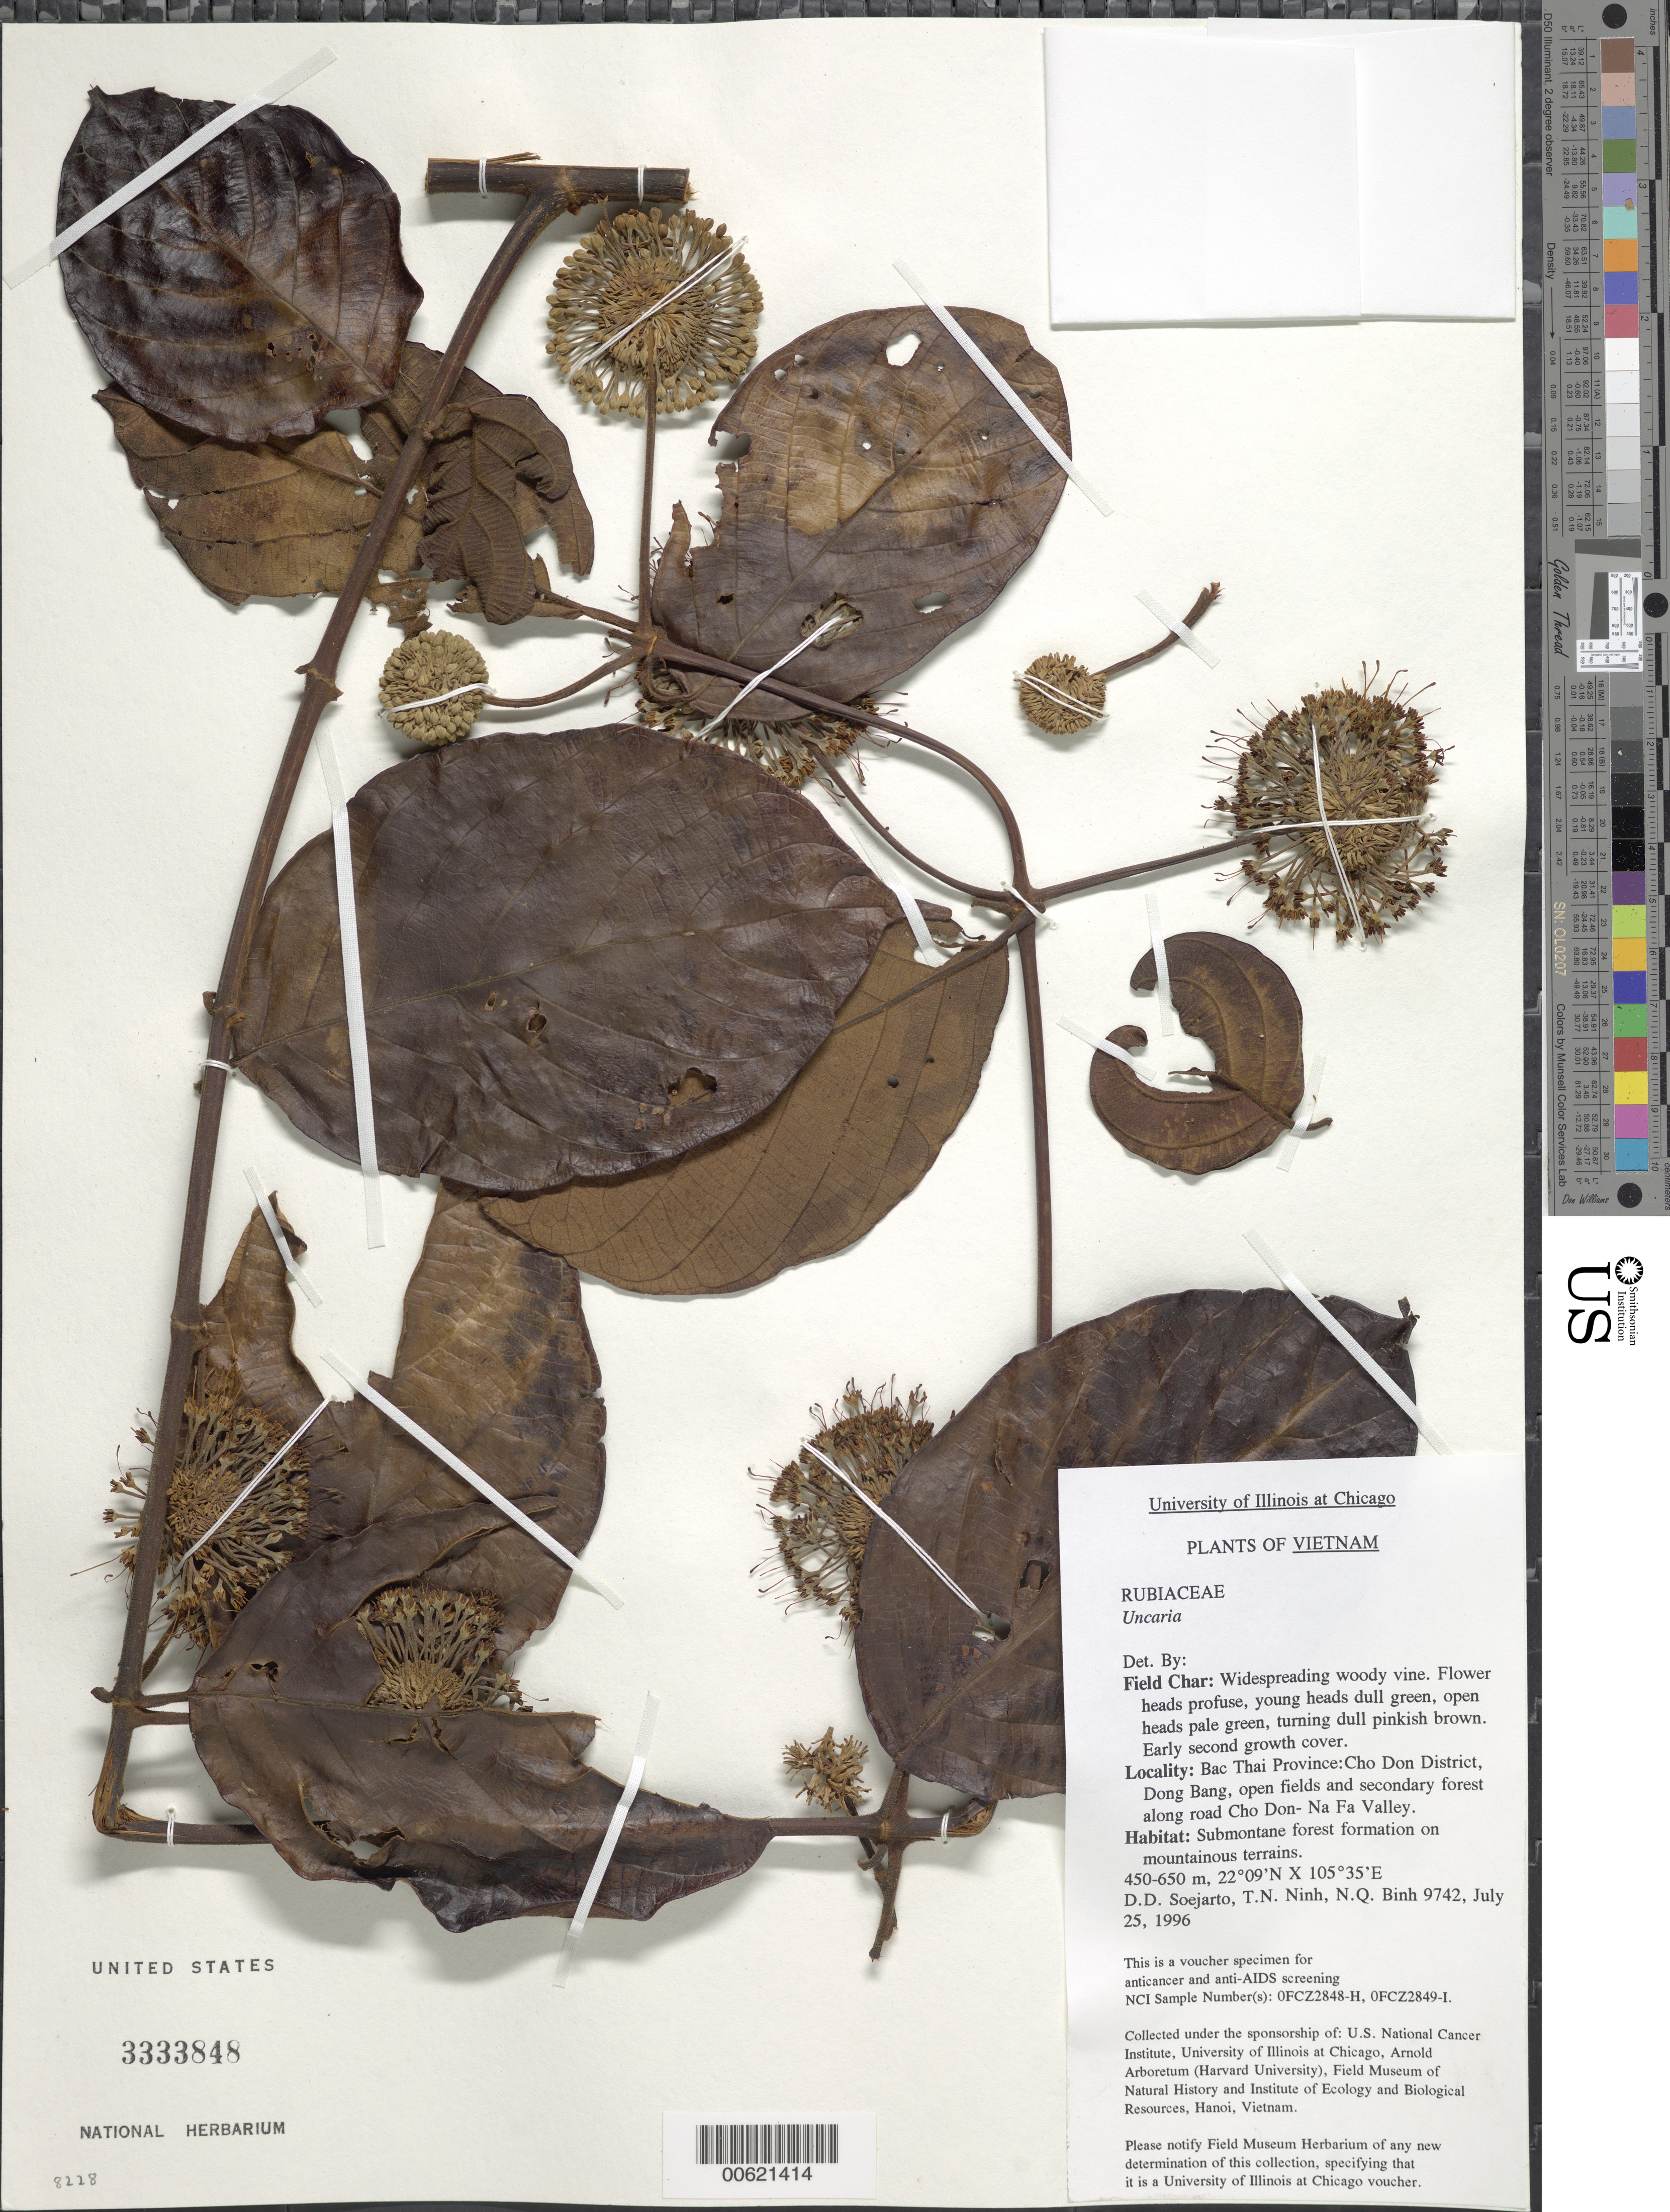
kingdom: Plantae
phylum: Tracheophyta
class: Magnoliopsida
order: Gentianales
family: Rubiaceae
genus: Uncaria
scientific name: Uncaria sp.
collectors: T. N. Ninh & N. Binh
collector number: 9742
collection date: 1996-07-25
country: Vietnam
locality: Bac Thai Province: Cho Don District, Dong Bang, open fields and secondary forest along road Cho Don - Na Fa Valley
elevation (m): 450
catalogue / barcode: US 3333848